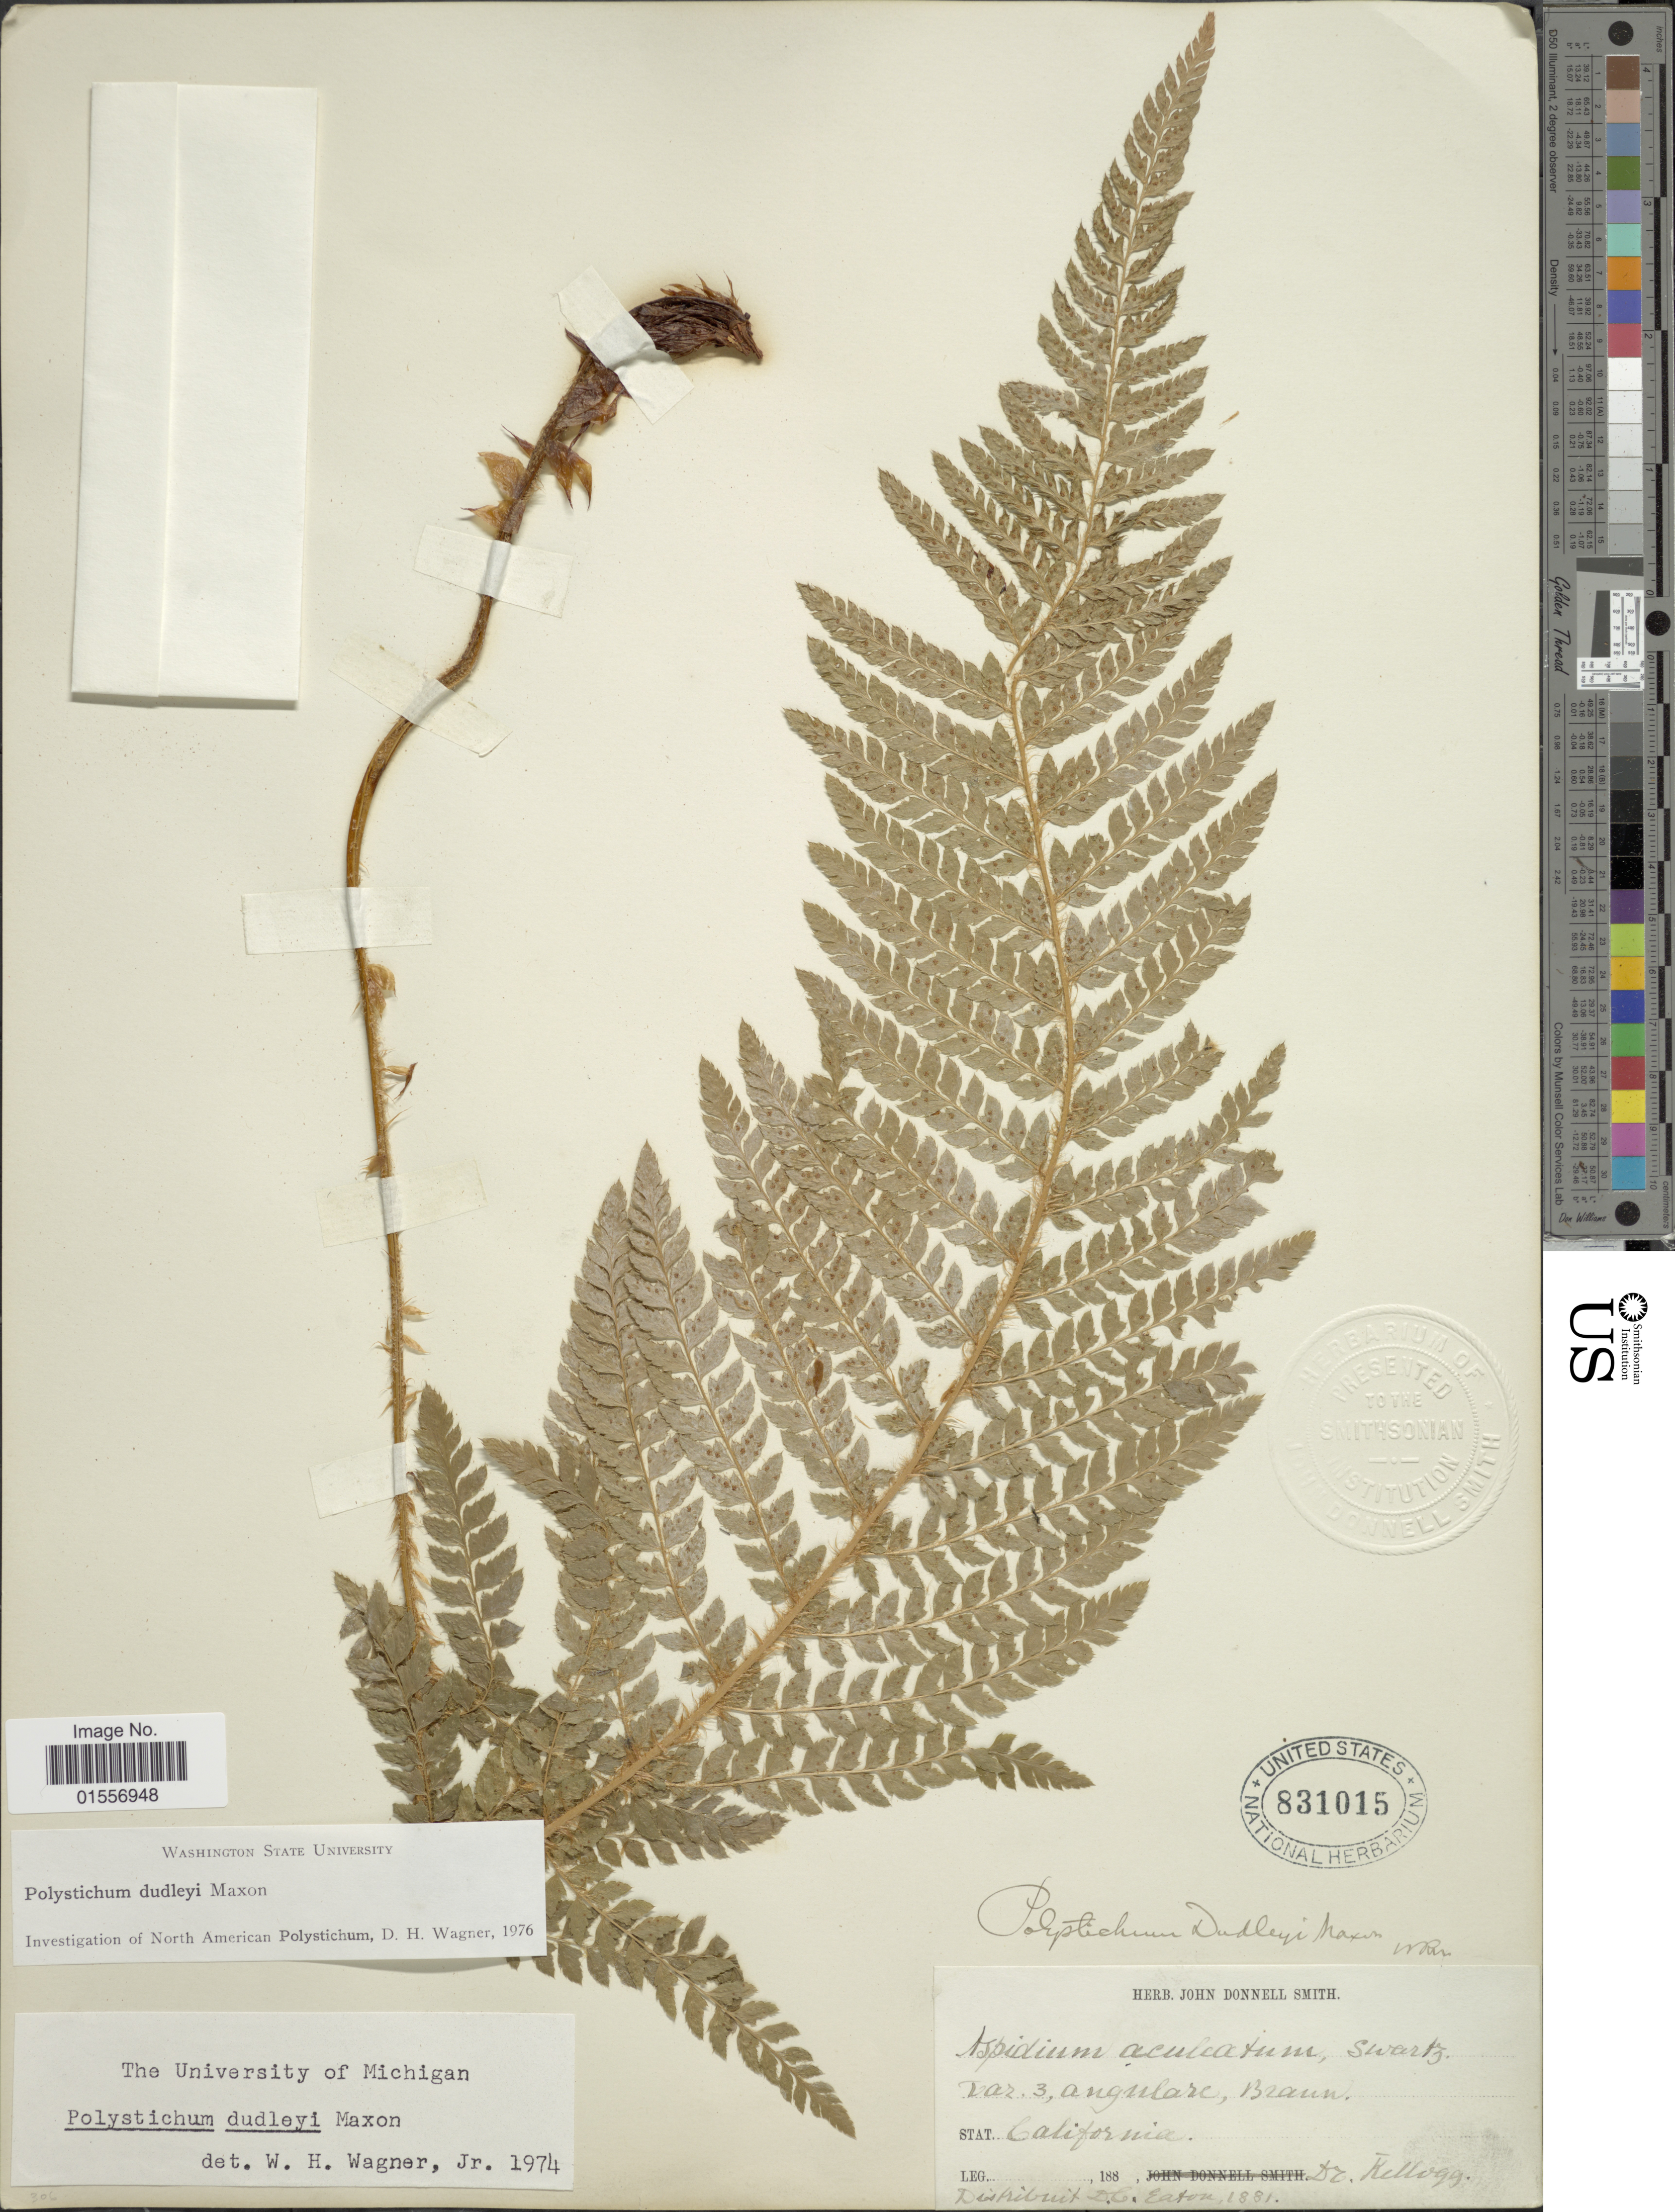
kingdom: Plantae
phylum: Tracheophyta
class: Polypodiopsida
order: Polypodiales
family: Dryopteridaceae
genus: Polystichum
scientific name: Polystichum dudleyi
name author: Maxon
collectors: -- Kellogg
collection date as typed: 188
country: United States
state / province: California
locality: Stat. California.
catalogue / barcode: US 831015